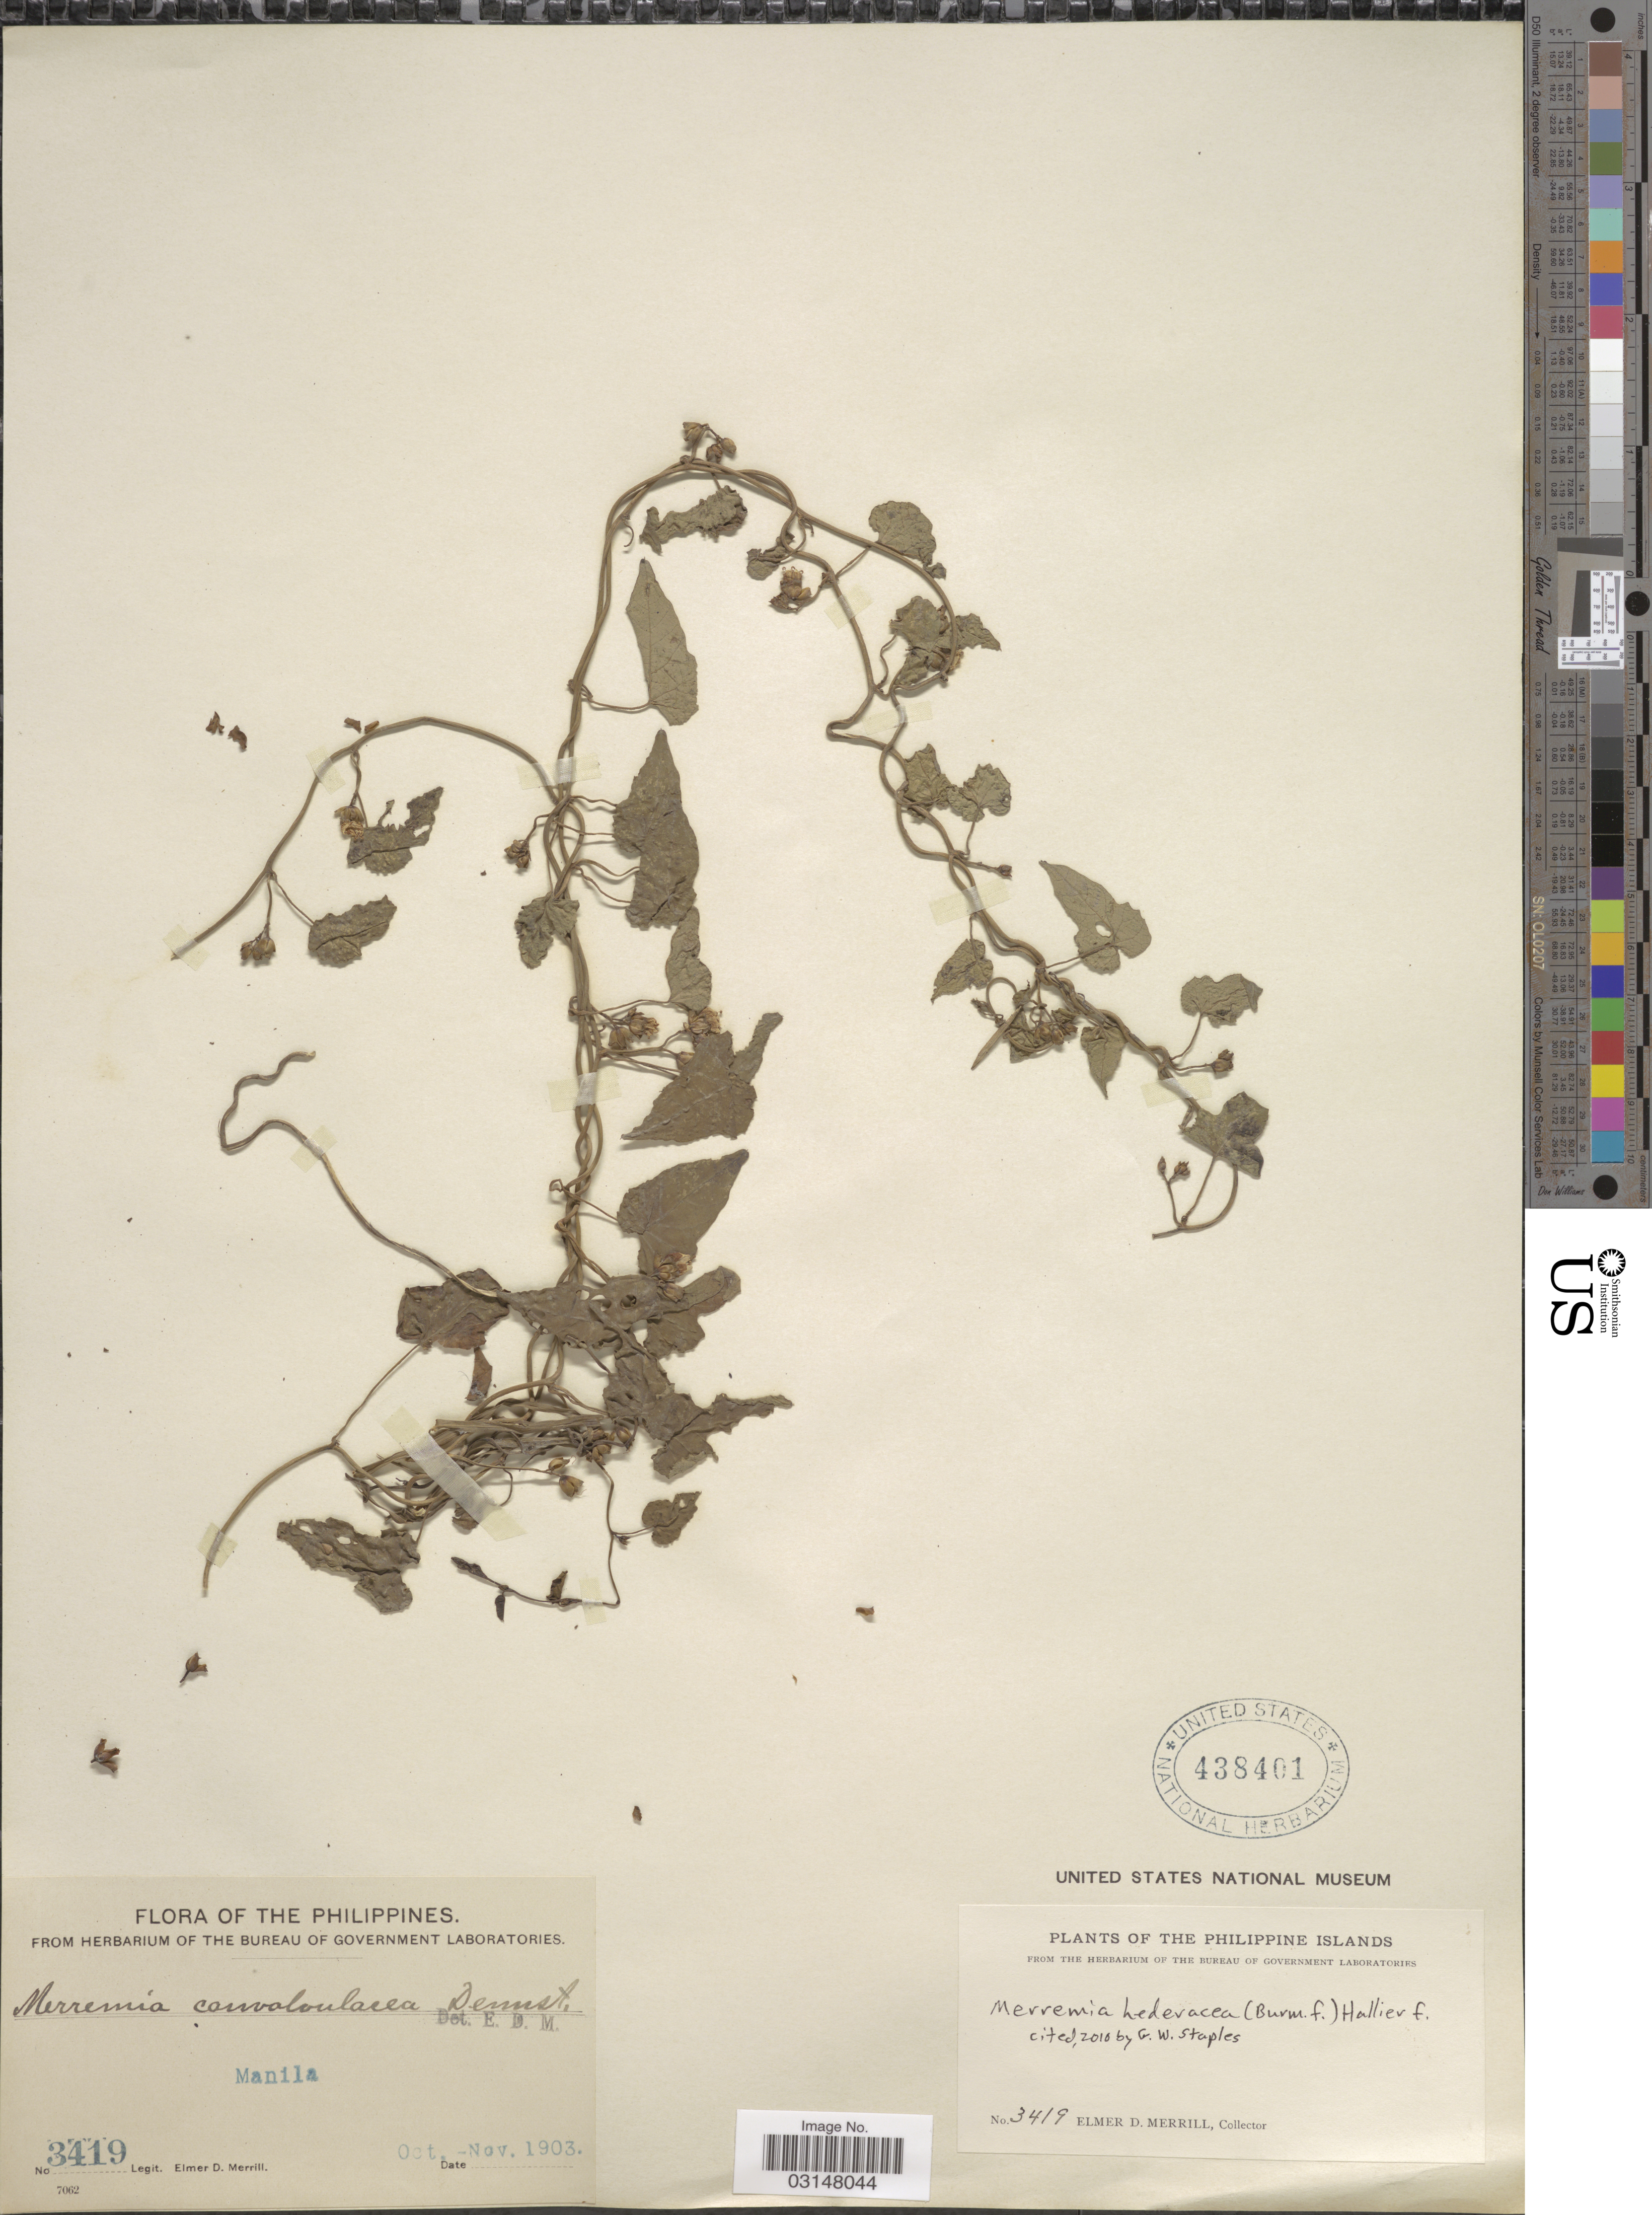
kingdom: Plantae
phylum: Tracheophyta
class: Magnoliopsida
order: Solanales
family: Convolvulaceae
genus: Merremia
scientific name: Merremia hederacea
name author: (Burm. f.) Hallier f.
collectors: E. D. Merrill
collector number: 3419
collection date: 1903-10/1903-11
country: Philippines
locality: Manila.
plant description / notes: Cited by G.W. Staples in Gard. Bull. Singapore 61(2): 513. 2010.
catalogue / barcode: US 438401